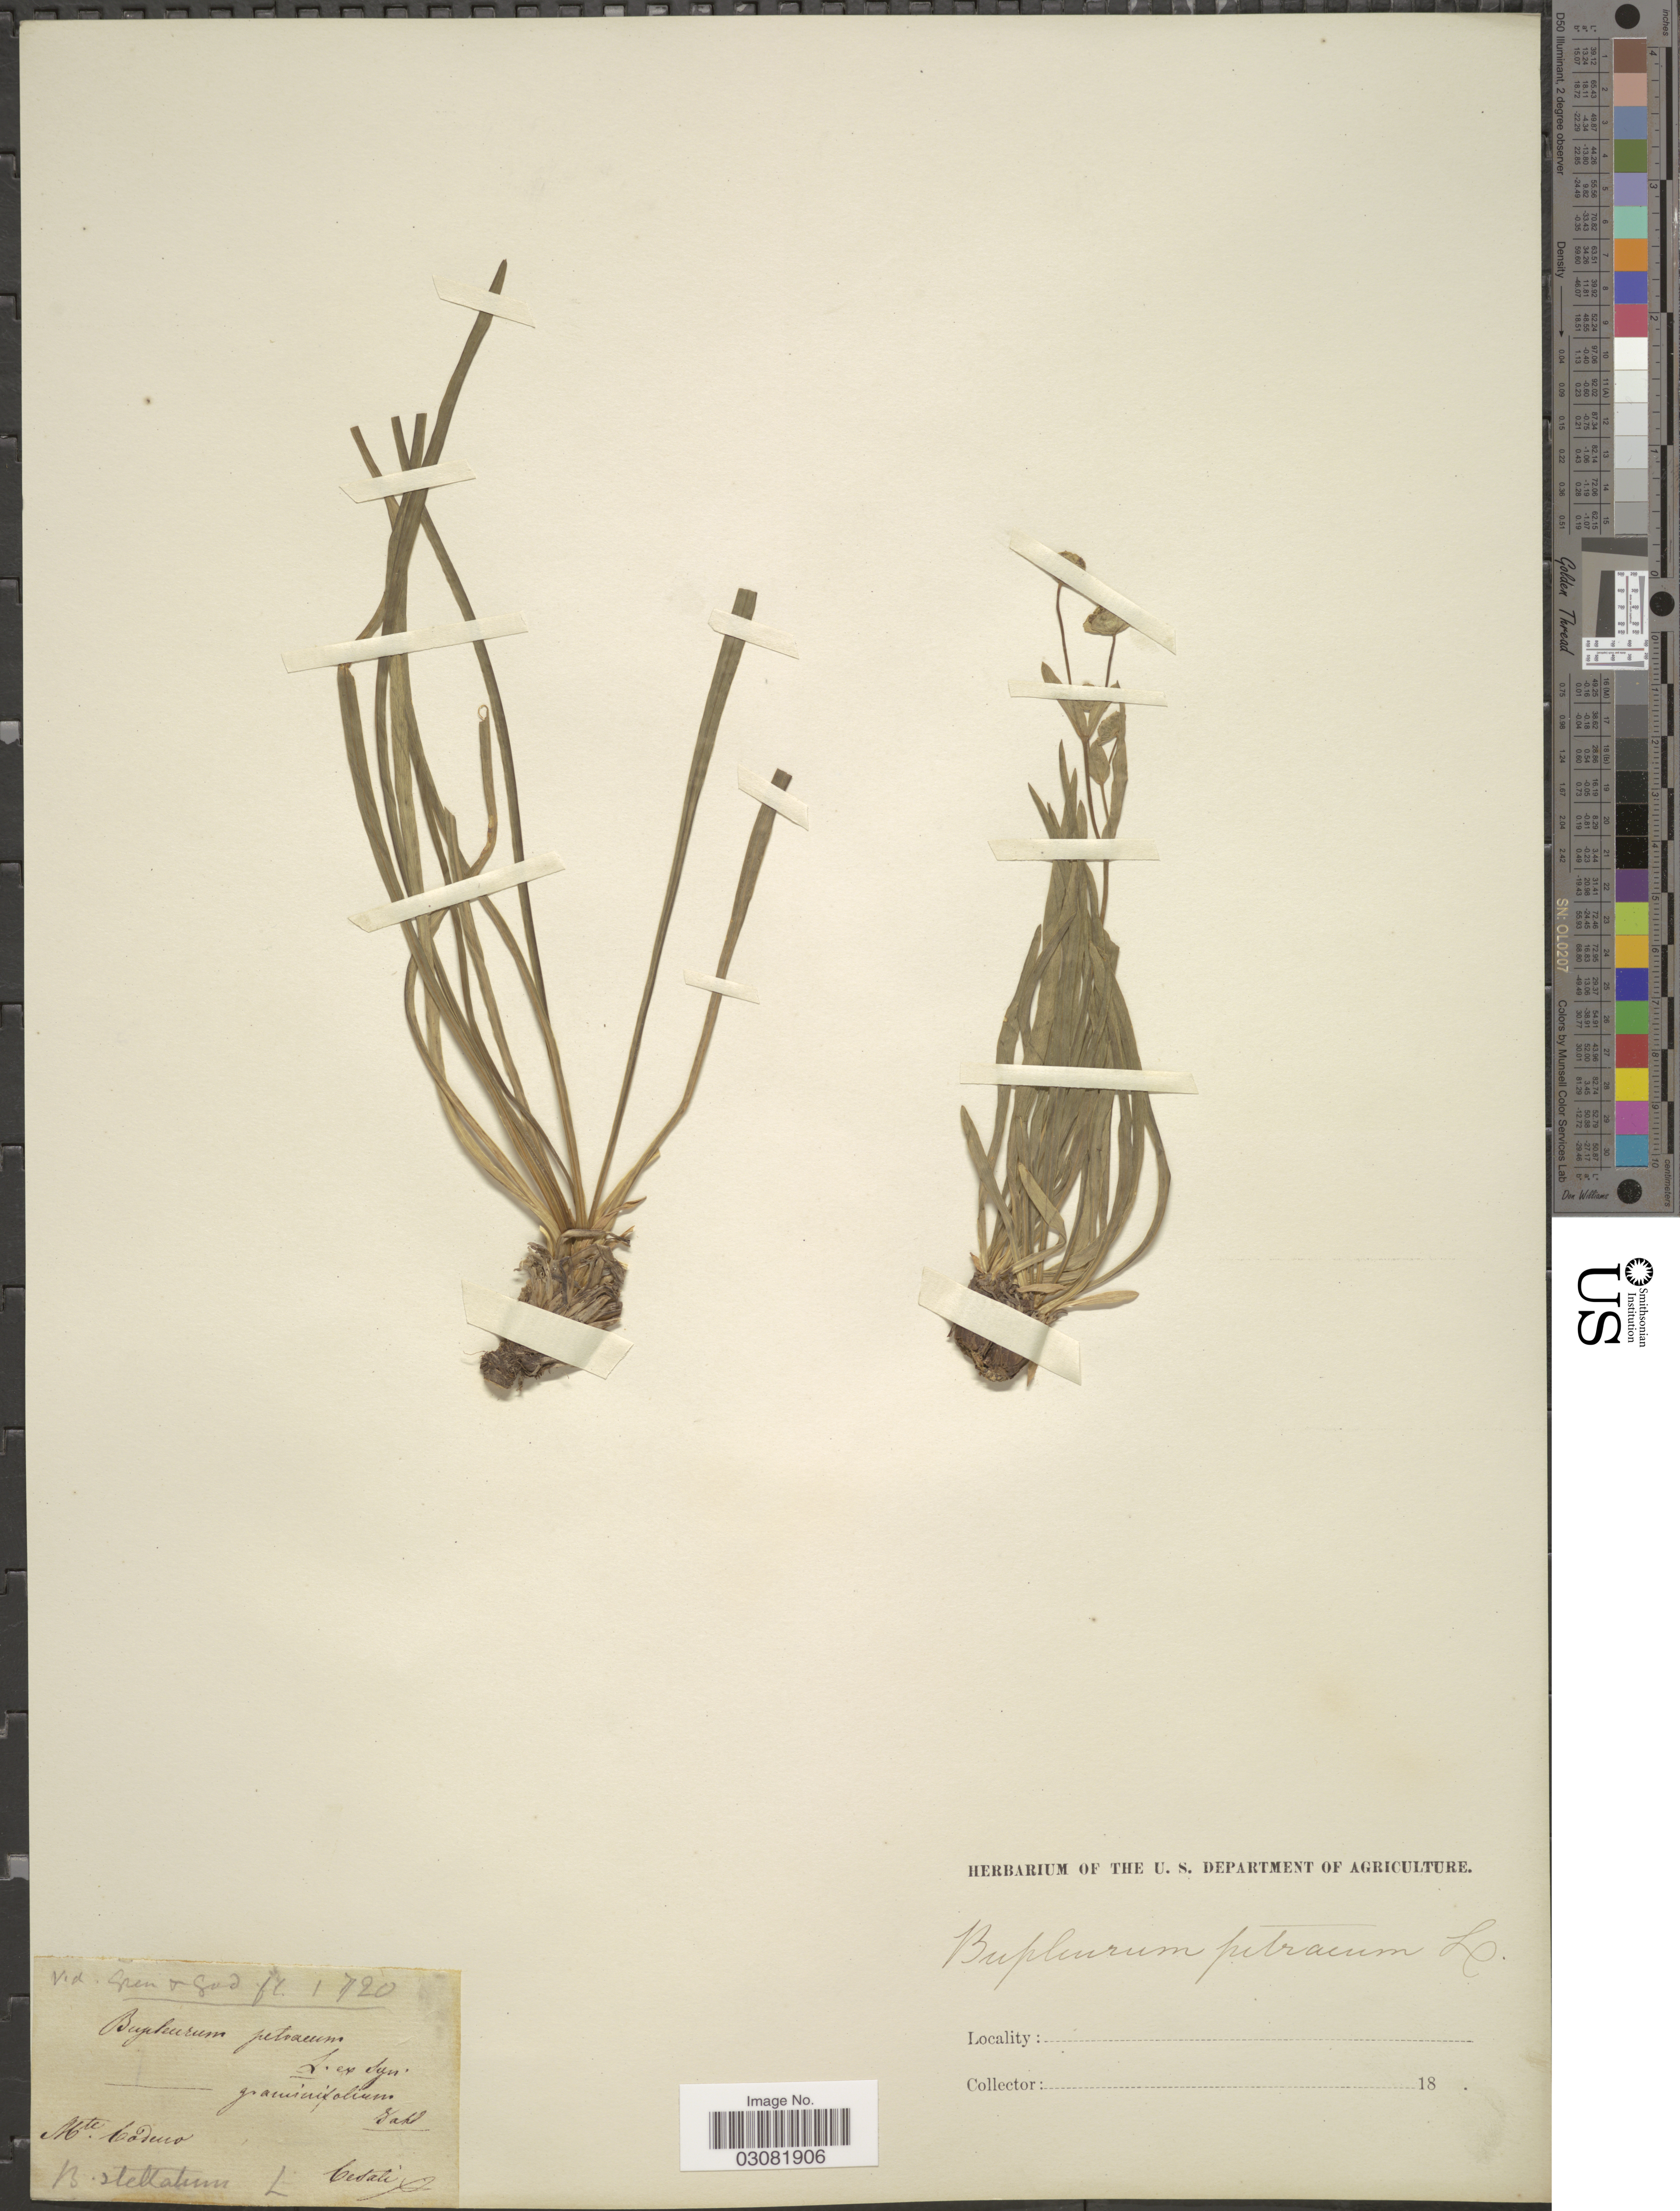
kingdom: Plantae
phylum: Tracheophyta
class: Magnoliopsida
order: Apiales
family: Apiaceae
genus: Bupleurum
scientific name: Bupleurum petraeum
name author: L.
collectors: Cesati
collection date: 1920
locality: Mte. Cadeno.